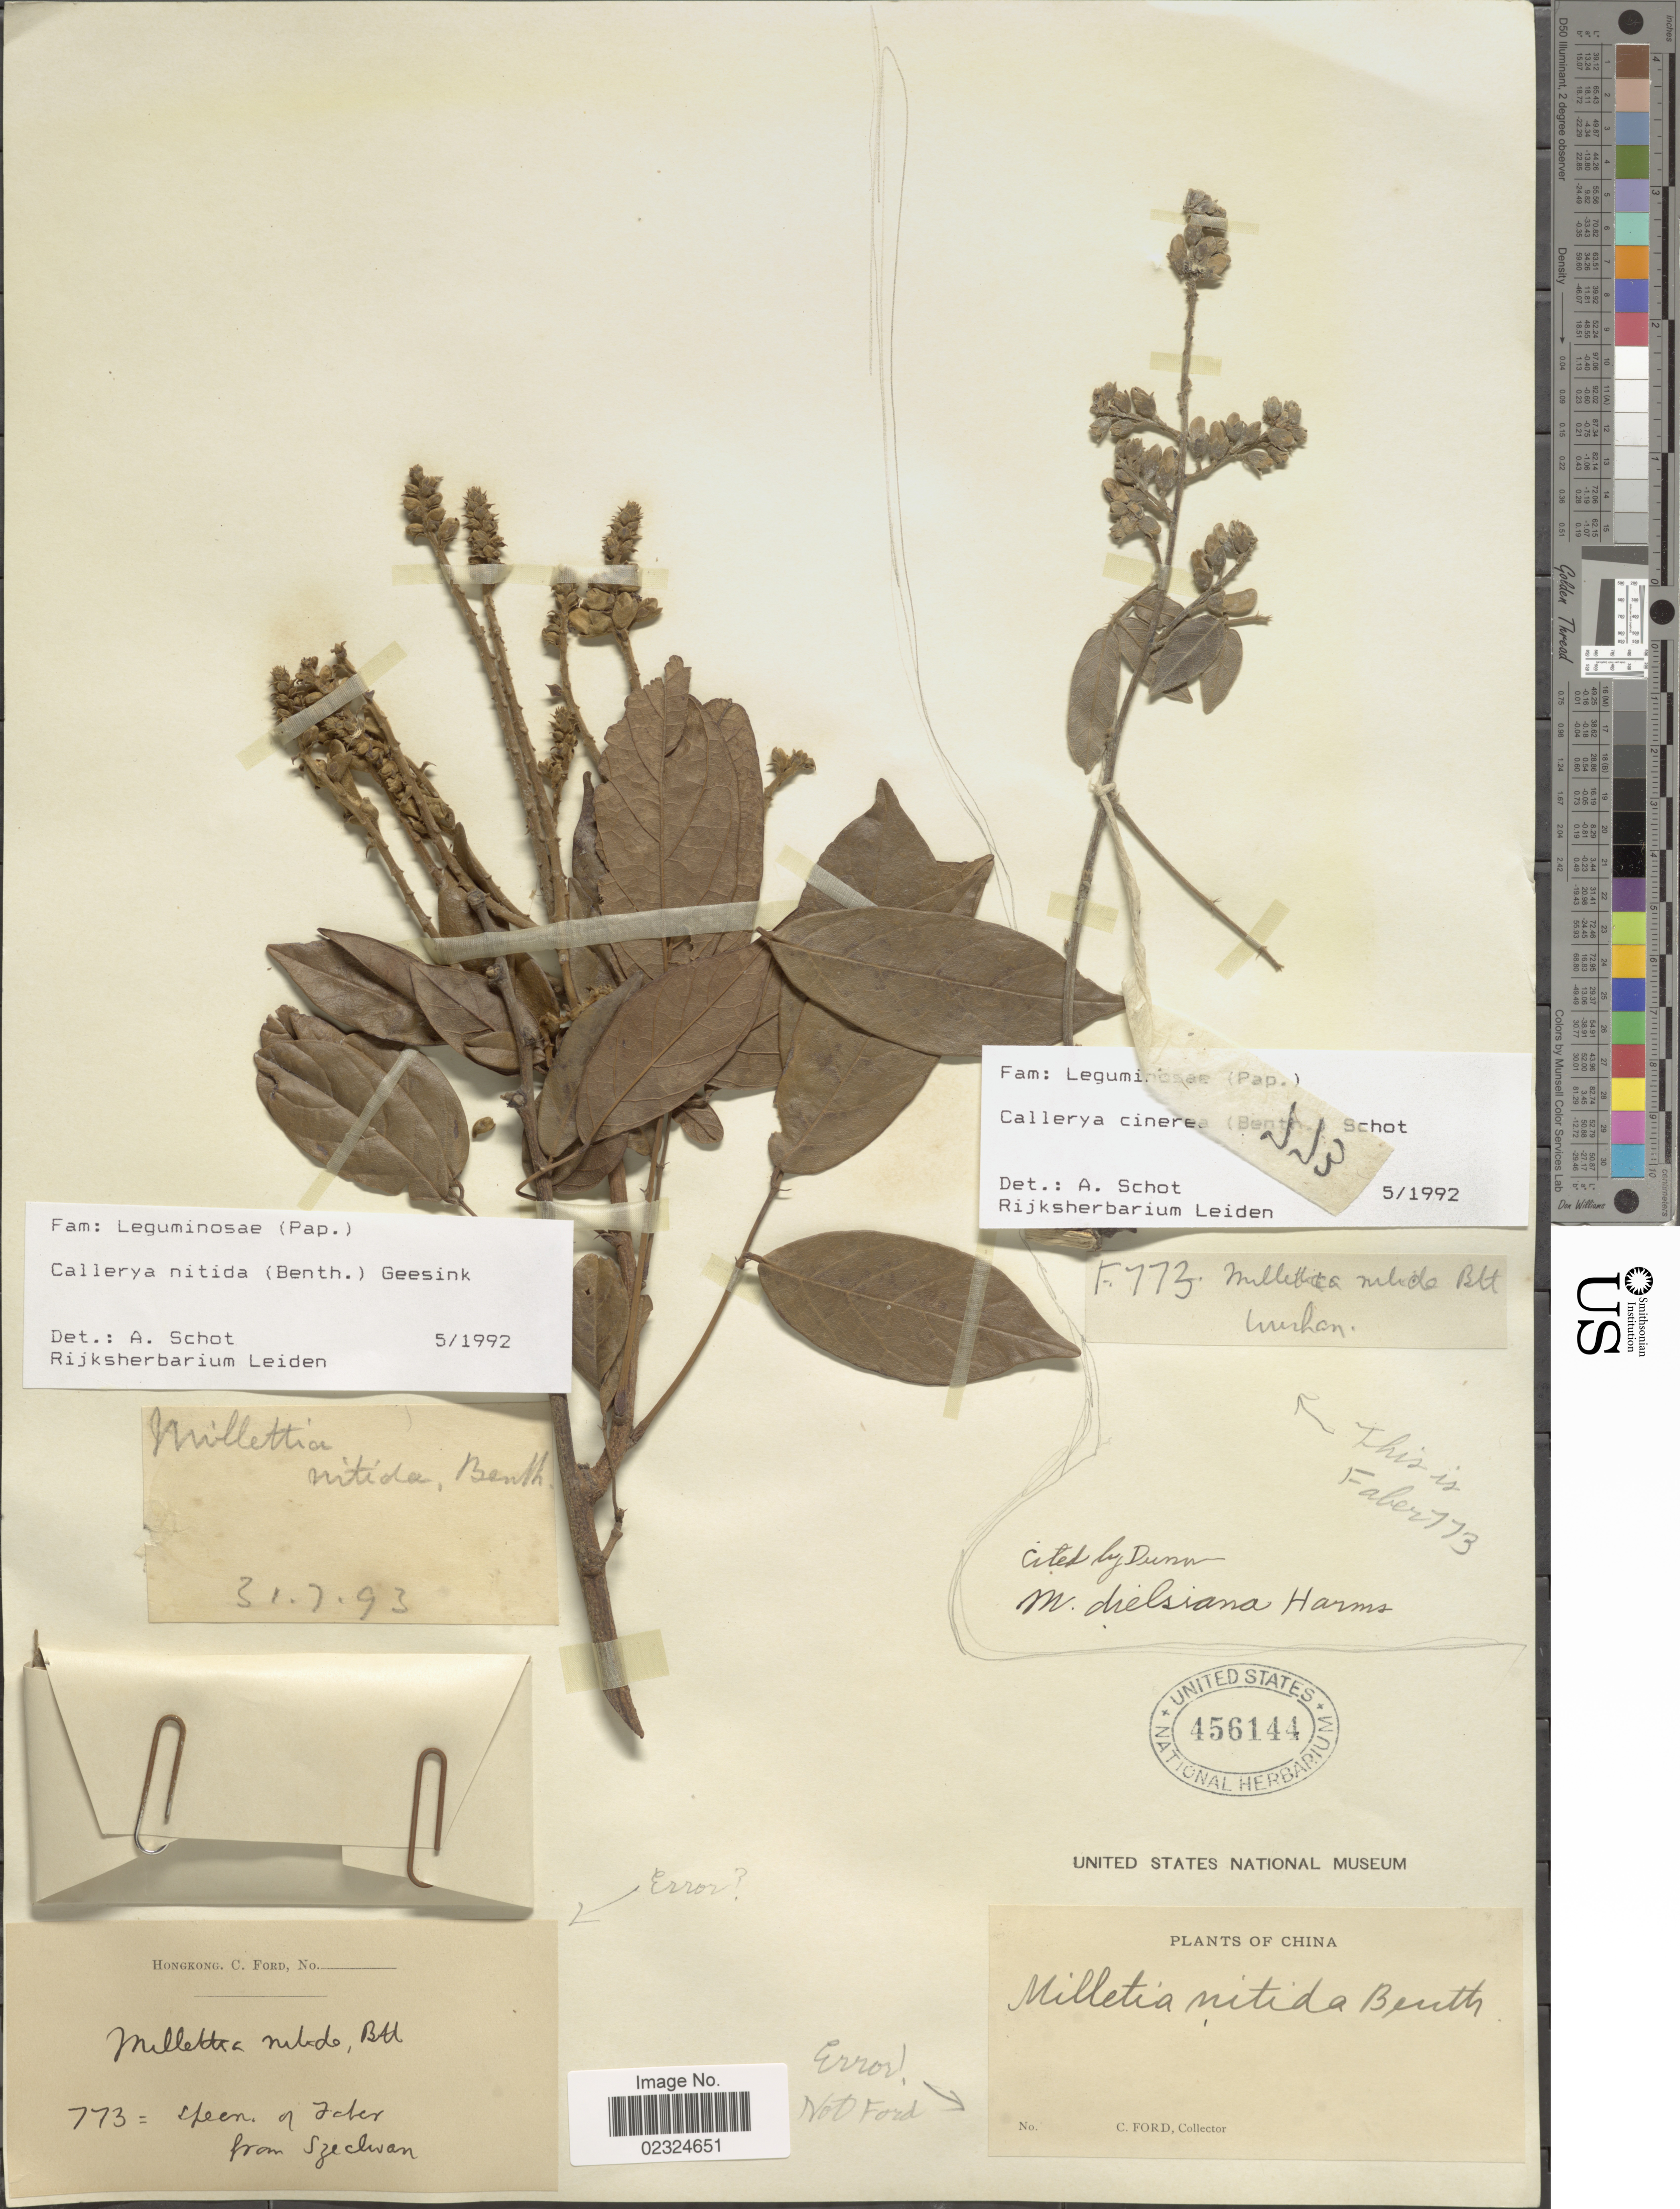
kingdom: Plantae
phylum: Tracheophyta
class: Magnoliopsida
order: Fabales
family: Fabaceae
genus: Callerya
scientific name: Callerya cinerea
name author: (Benth.) Schot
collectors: C. Ford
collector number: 773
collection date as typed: Transcribed d/m/y: 31/7/93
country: China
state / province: Sichuan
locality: Szechwan [unsure placement]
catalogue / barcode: US 456144